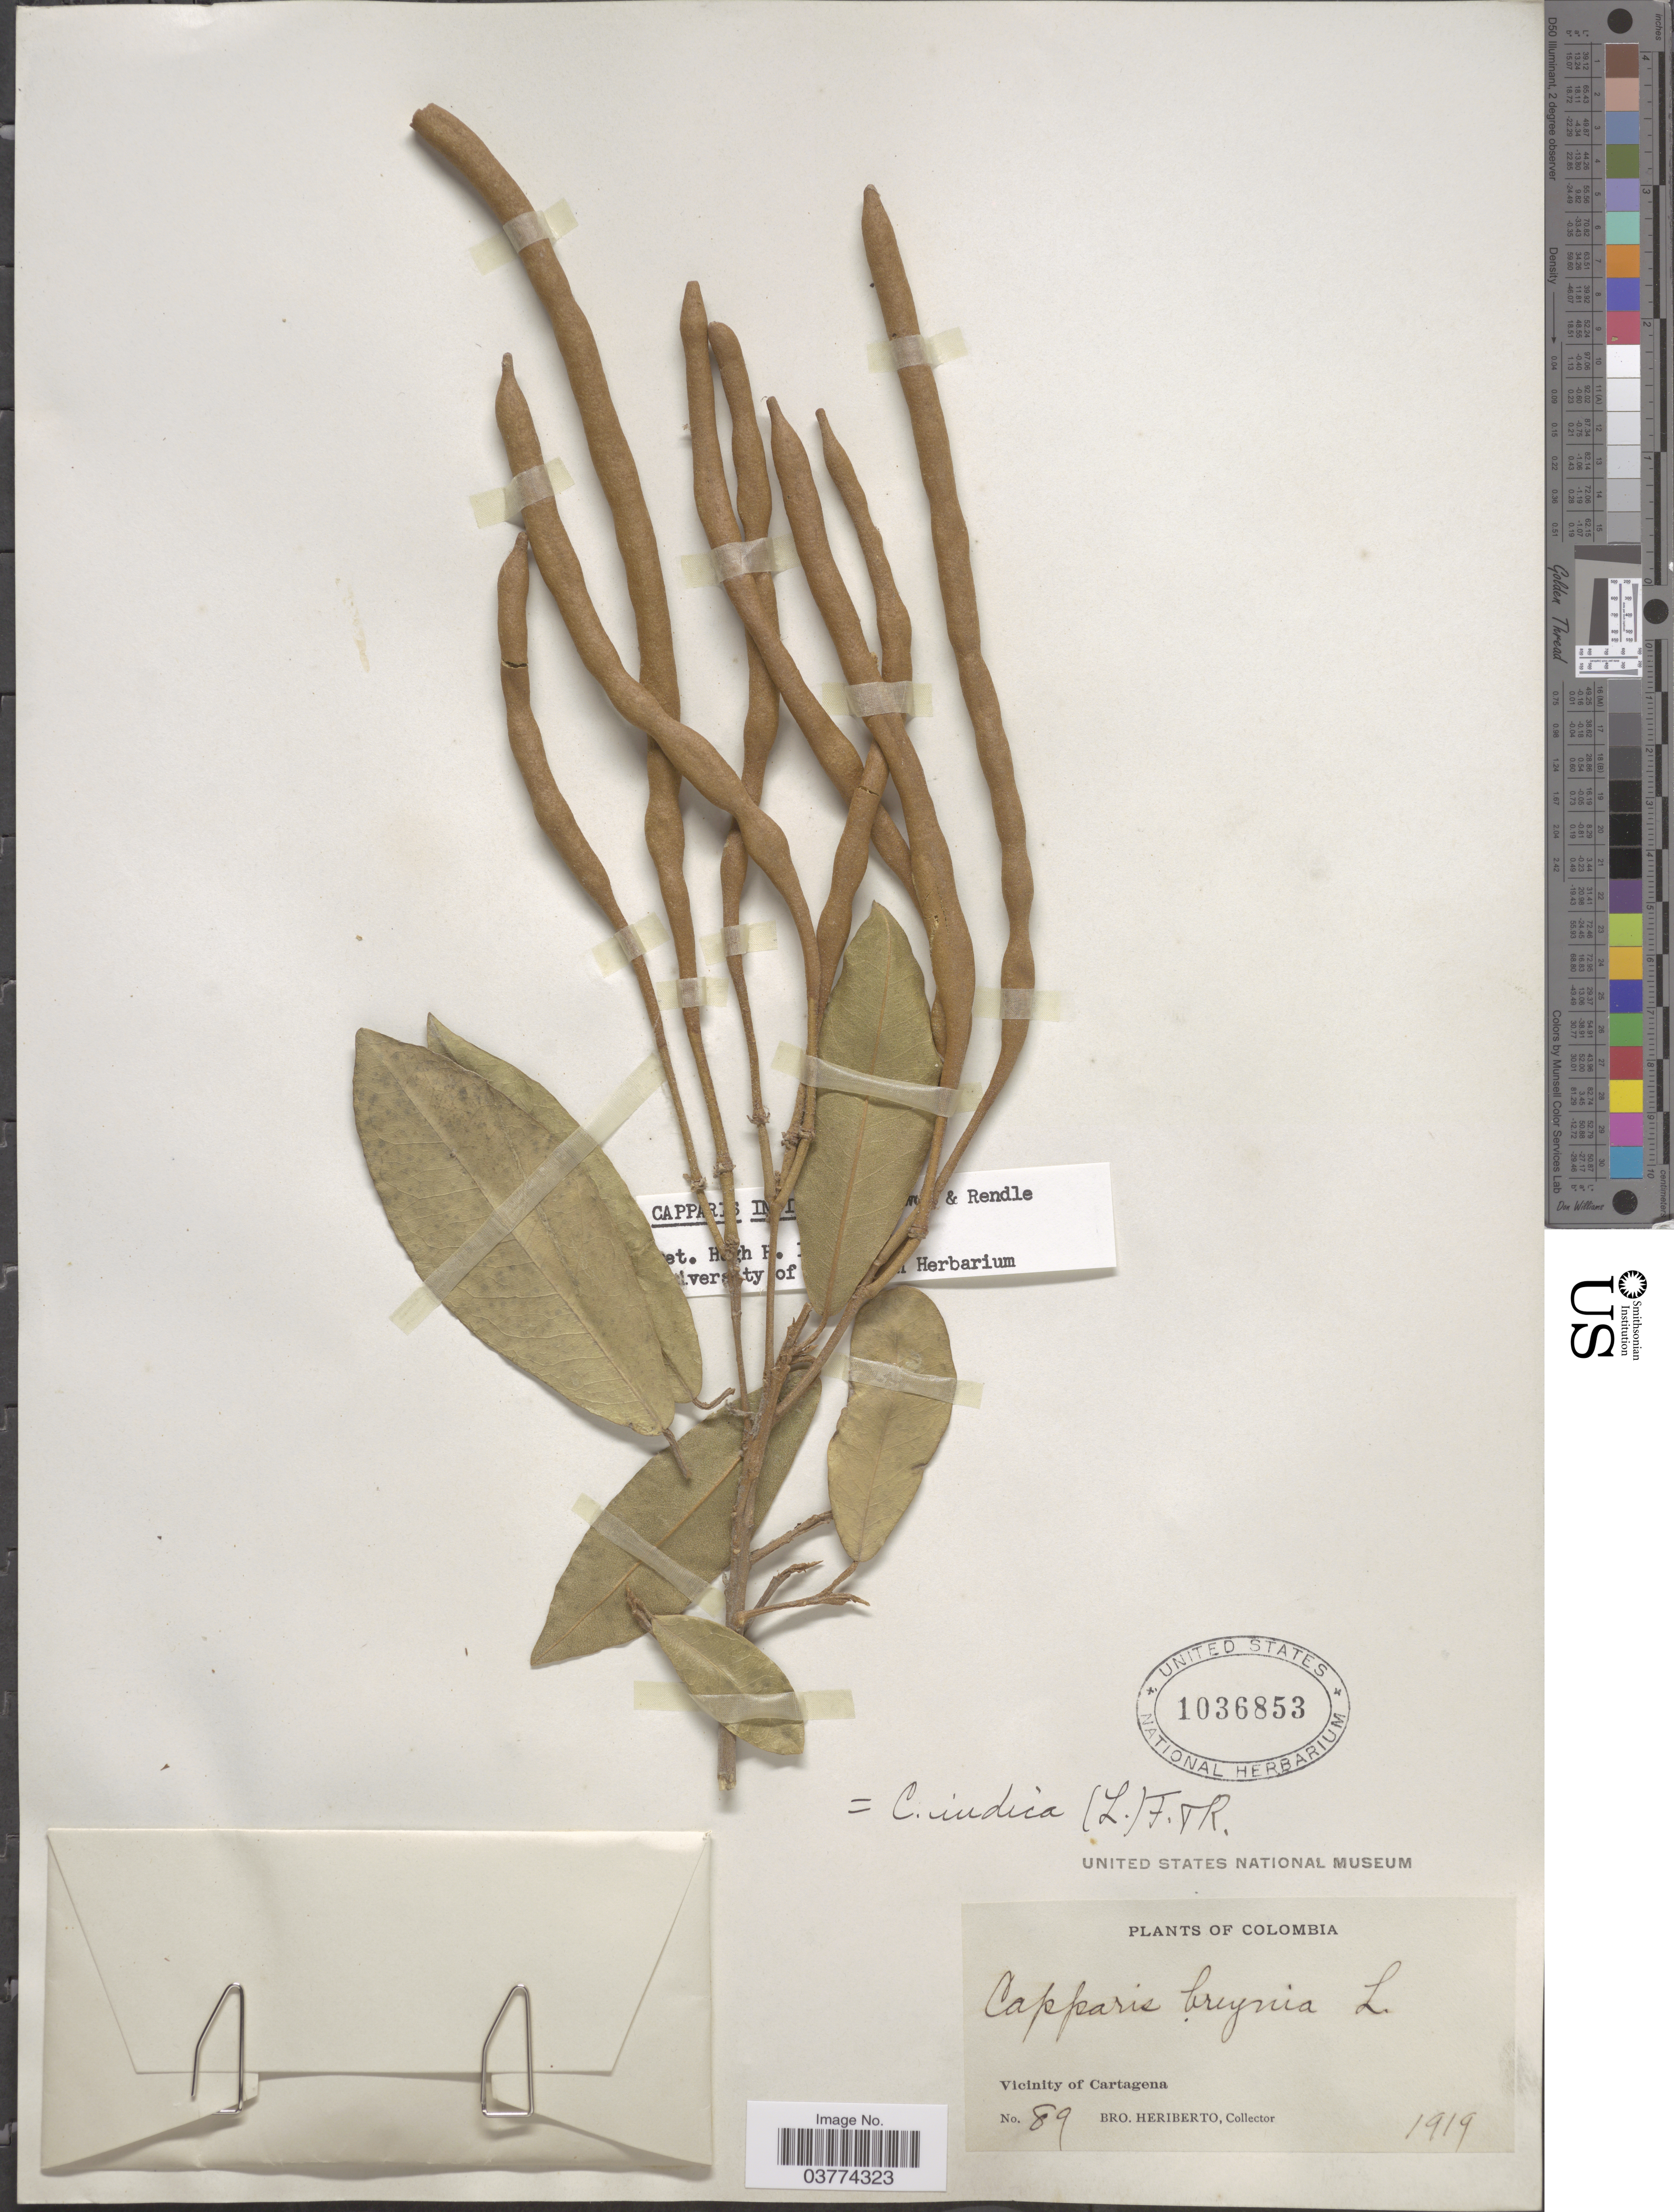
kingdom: Plantae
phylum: Tracheophyta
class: Magnoliopsida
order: Brassicales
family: Capparaceae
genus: Quadrella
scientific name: Quadrella indica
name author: (L.) Iltis & Cornejo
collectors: B. Heriberto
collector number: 89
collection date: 1919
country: Colombia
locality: Vicinity of Cartagena.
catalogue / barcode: US 1036853